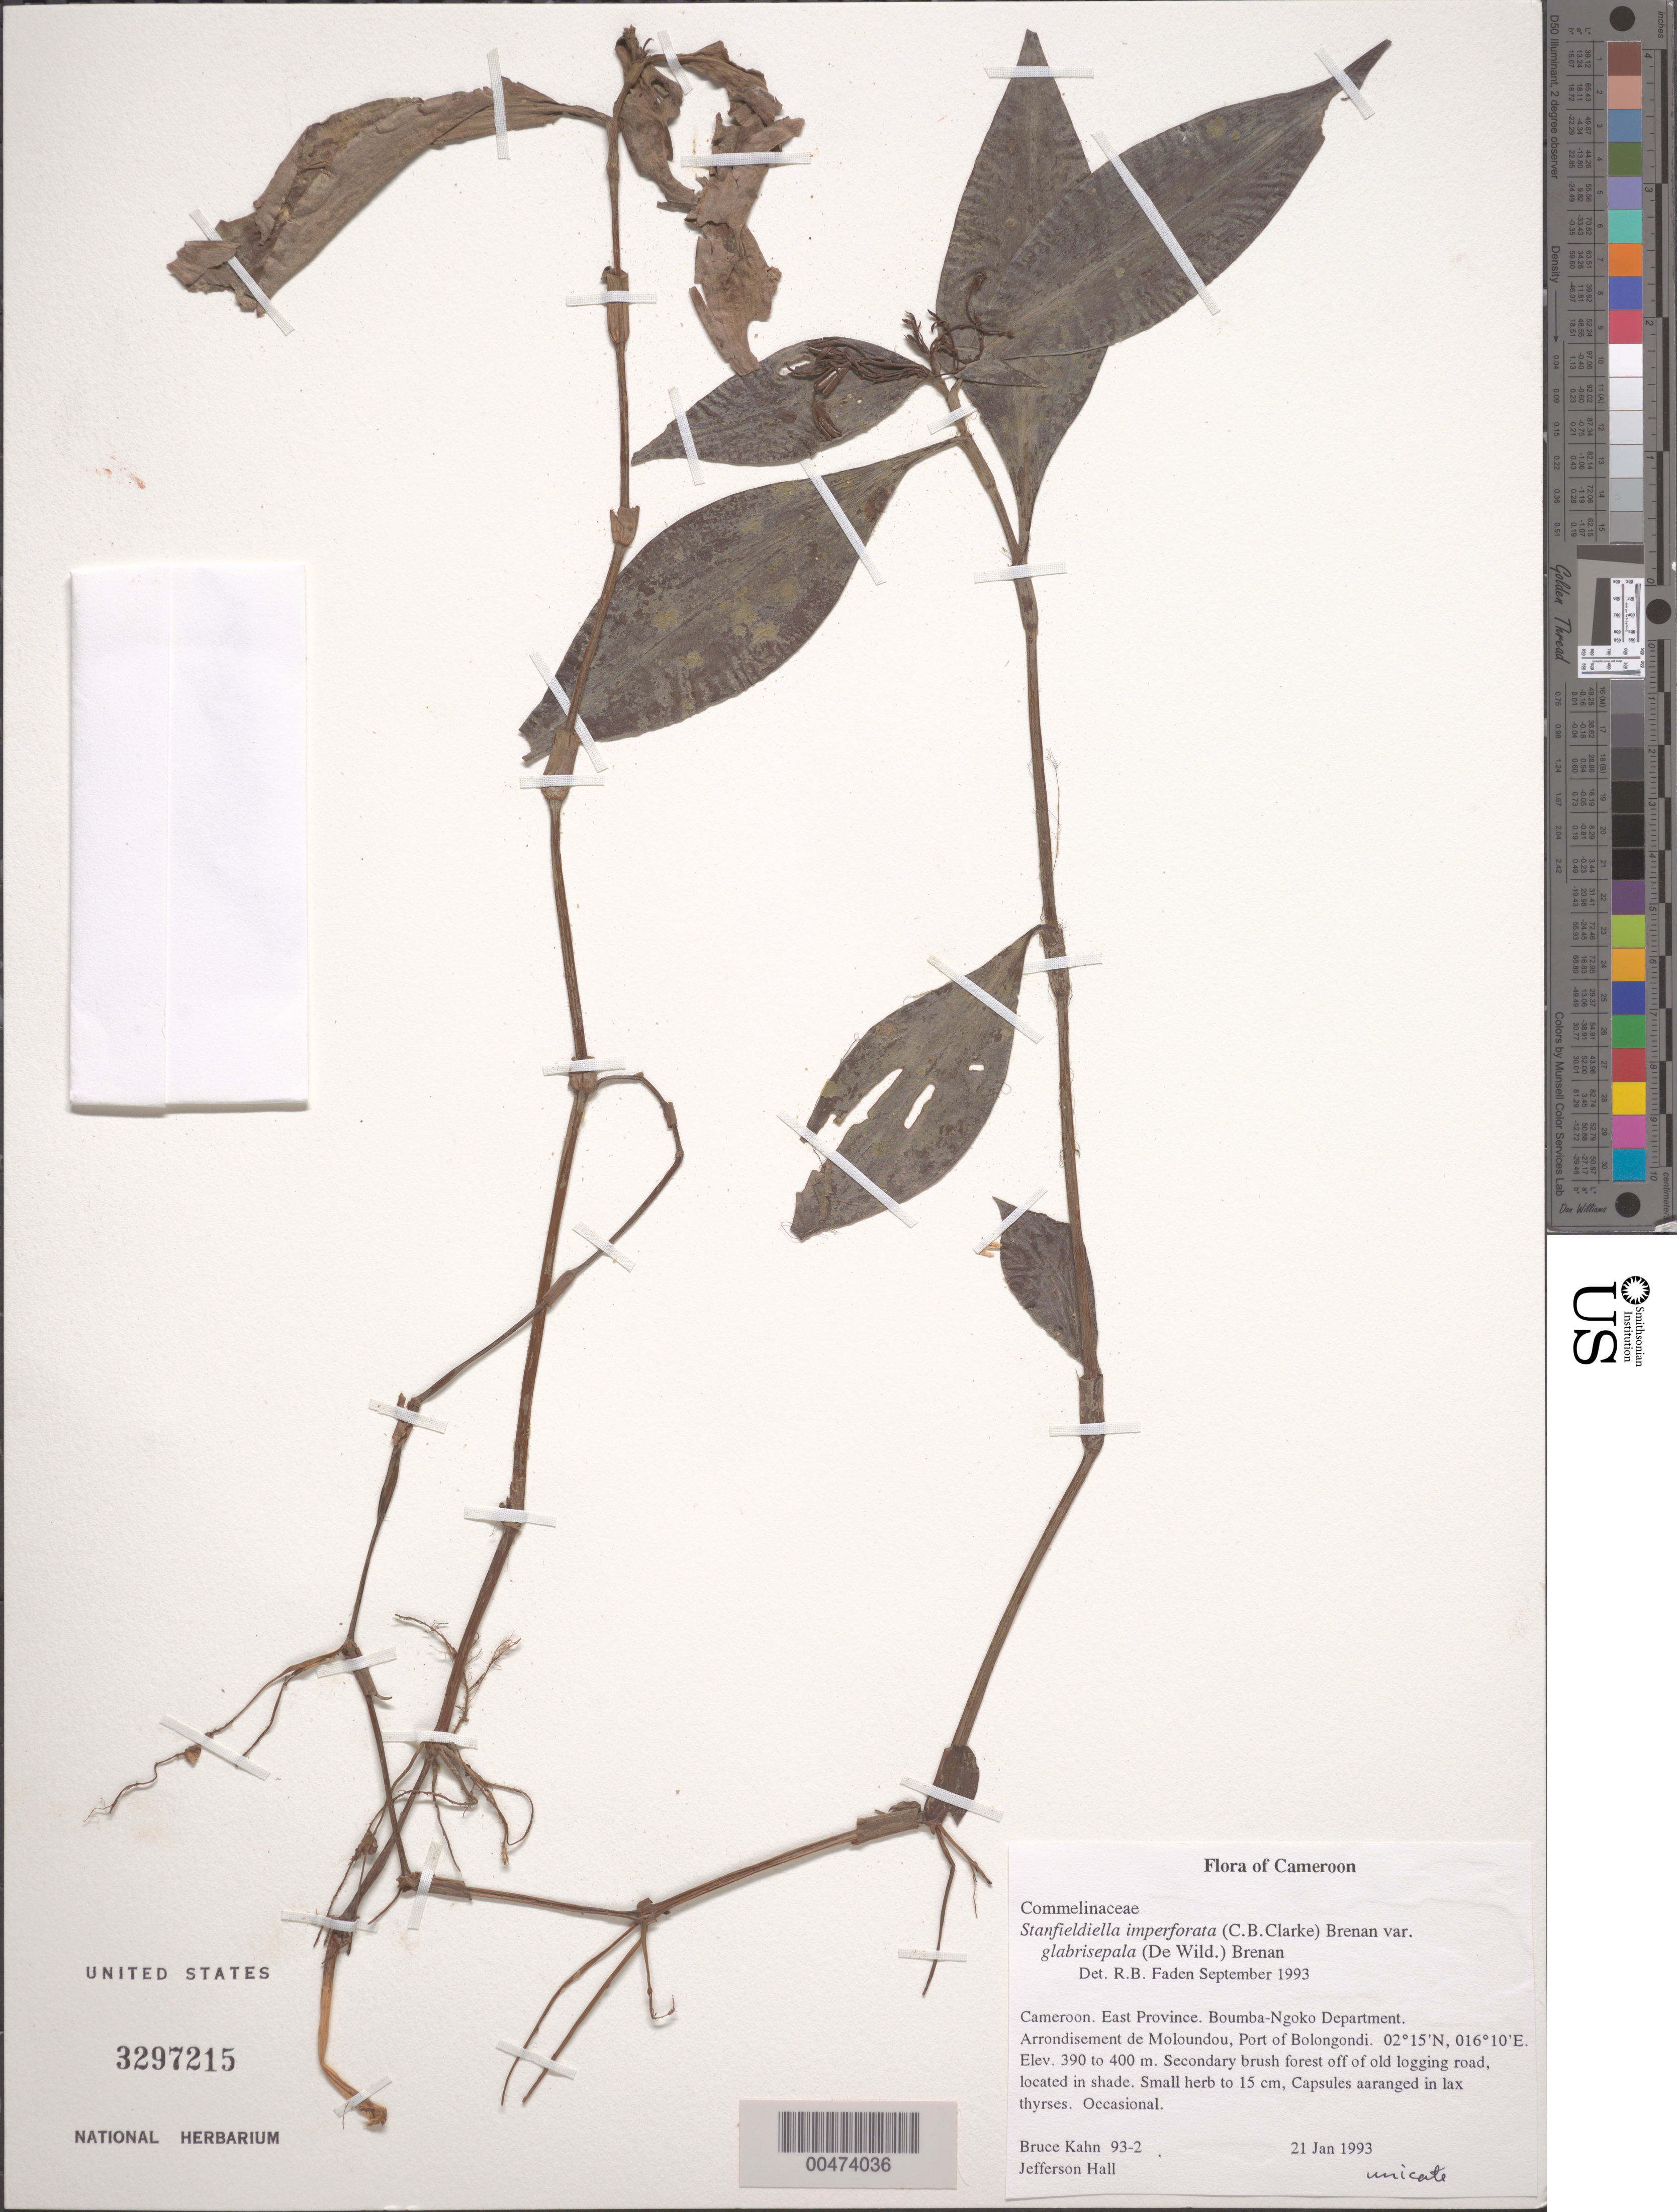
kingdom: Plantae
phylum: Tracheophyta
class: Liliopsida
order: Commelinales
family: Commelinaceae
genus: Stanfieldiella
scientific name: Stanfieldiella imperforata var. glabrisepala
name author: (De Wild.) Brenan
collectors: B. Kahn & J. Hall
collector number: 93-2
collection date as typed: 21 Jan 1993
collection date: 1993-01-21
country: Cameroon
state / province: Est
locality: Boumba-ngoko, moloundou arrondissement, lipondji, bolongondi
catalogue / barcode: US 3297215